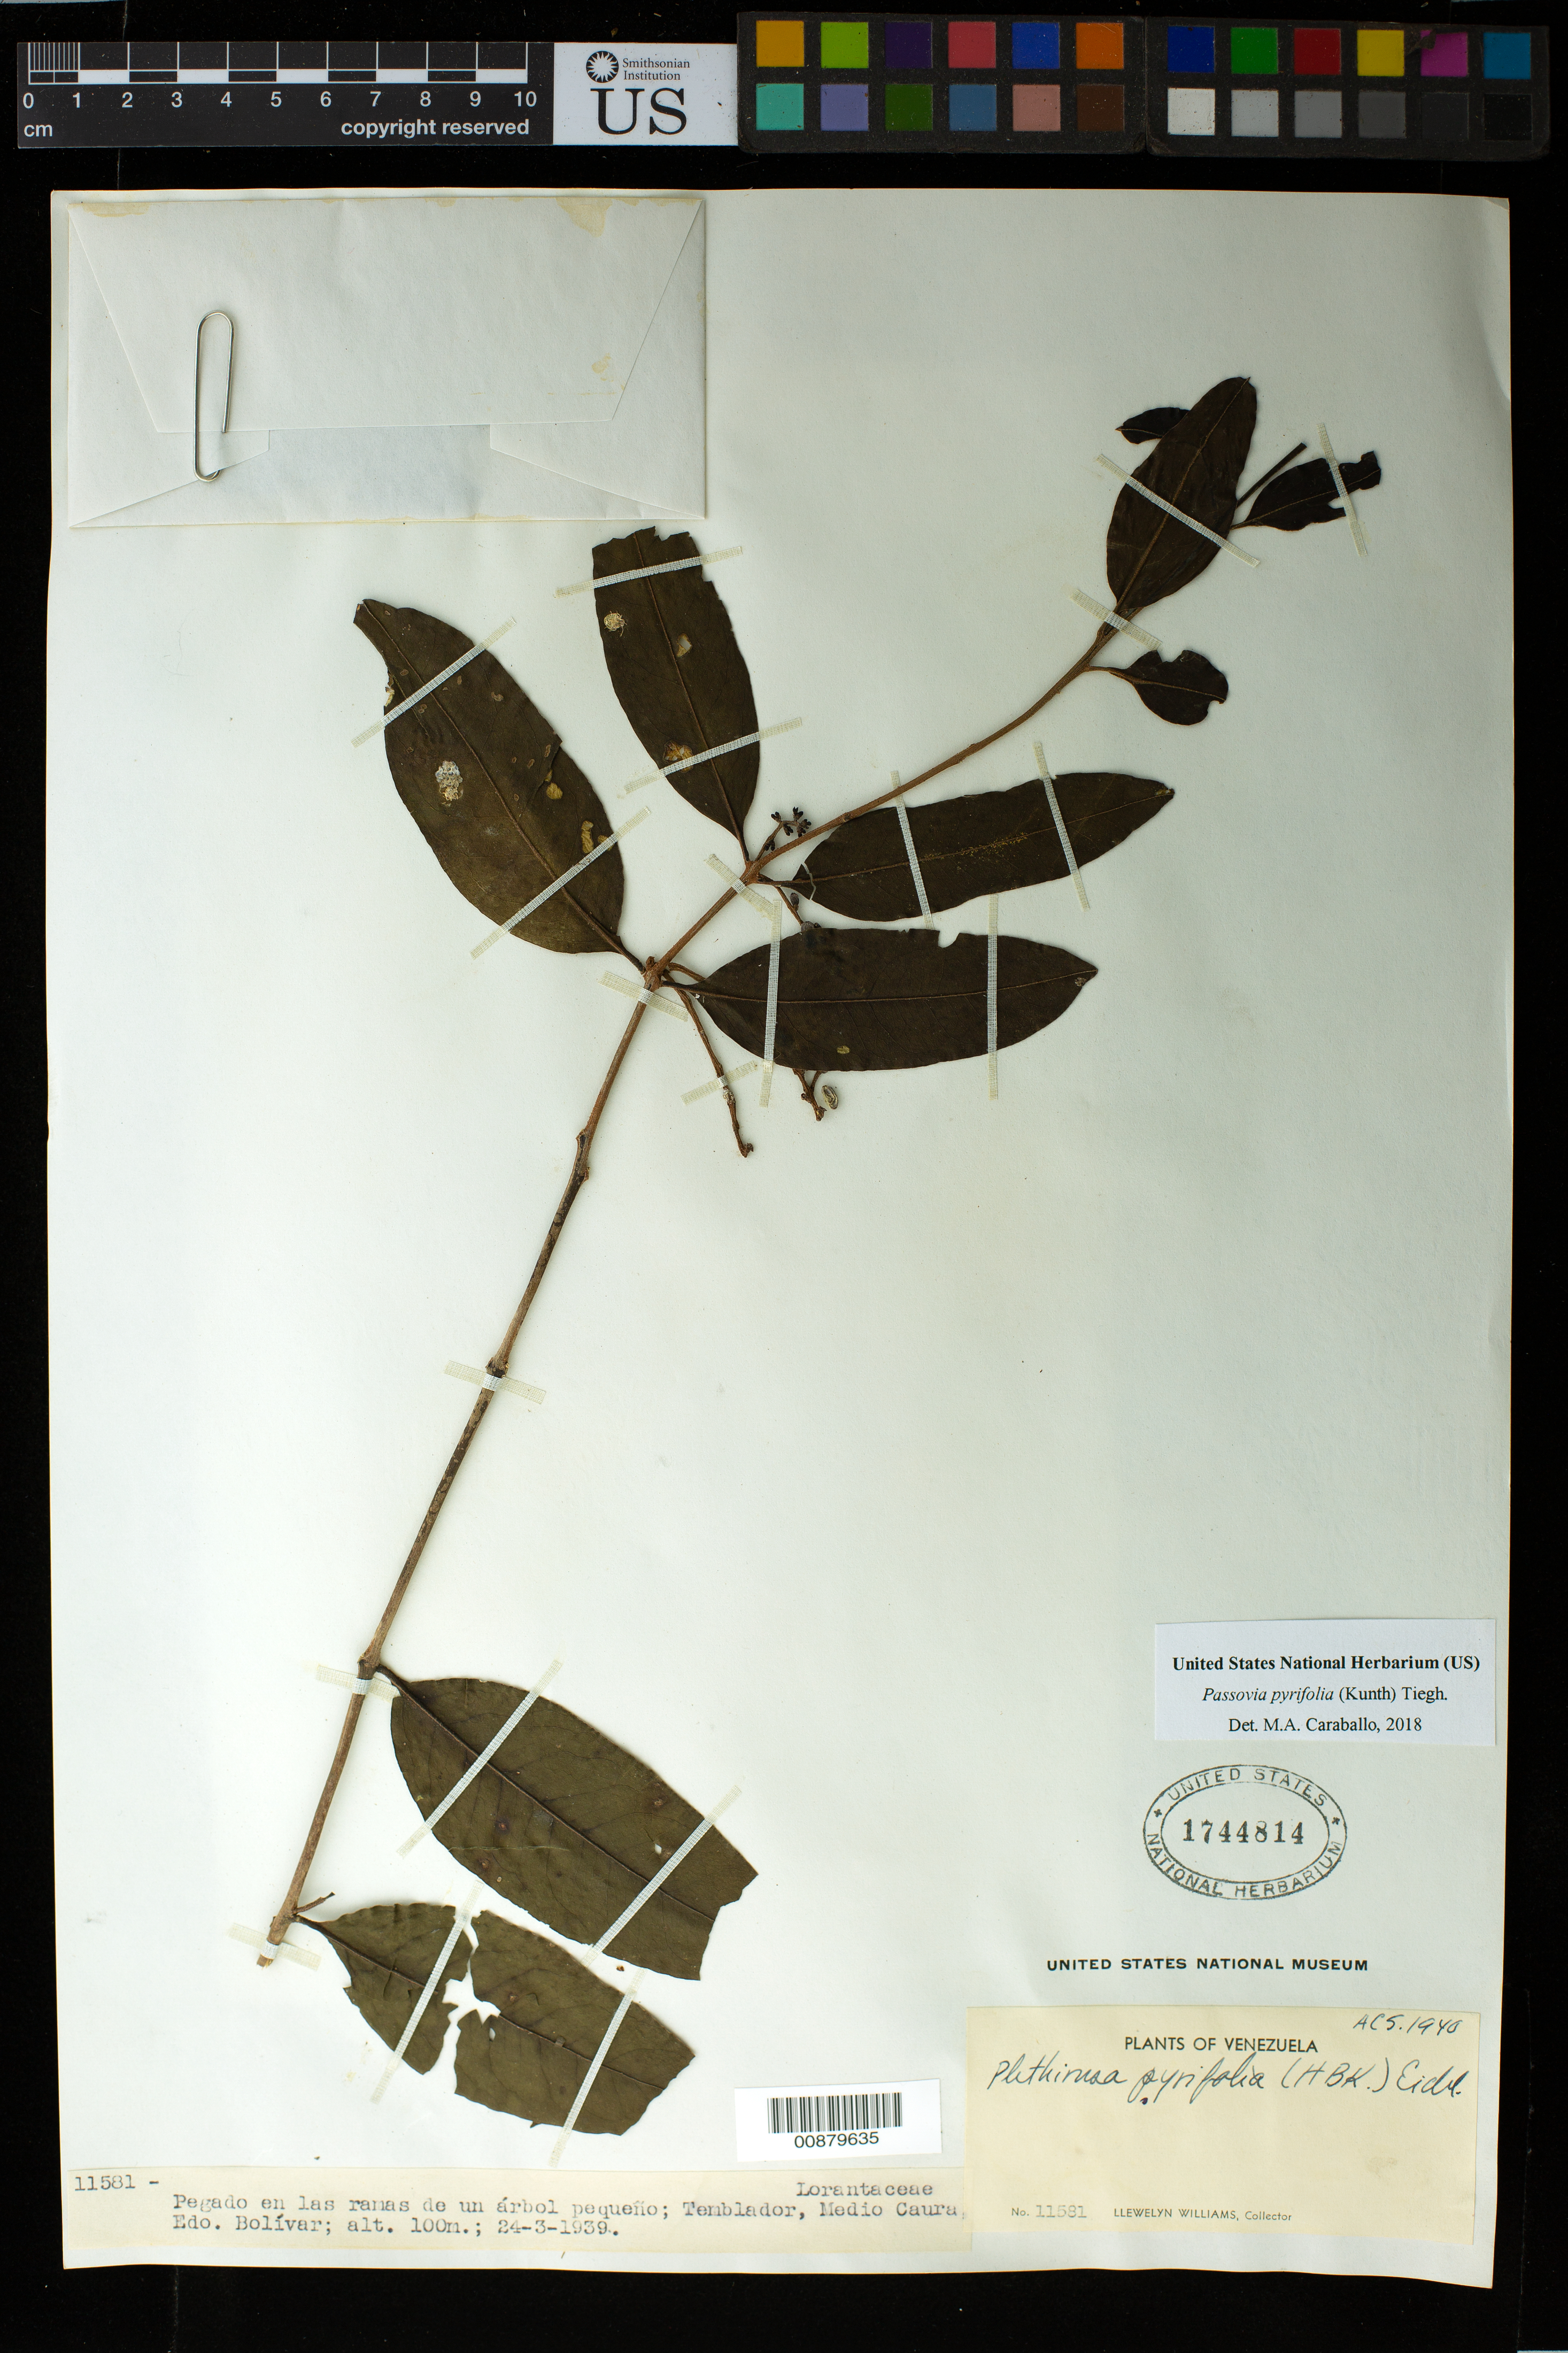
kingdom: Plantae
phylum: Tracheophyta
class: Magnoliopsida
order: Santalales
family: Loranthaceae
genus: Passovia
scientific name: Passovia pyrifolia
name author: (Kunth) Tiegh.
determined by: Caraballo-Ortiz, Marcos A., (MISS), University of Mississippi (UNITED STATES)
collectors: Ll. Williams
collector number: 11581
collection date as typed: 24-Mar-39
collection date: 1939-03-24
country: Venezuela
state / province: Bolívar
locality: Temblador, Medio Caura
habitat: Pegado en las ramas de un arbol pequeno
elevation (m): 100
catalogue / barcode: US 1744814